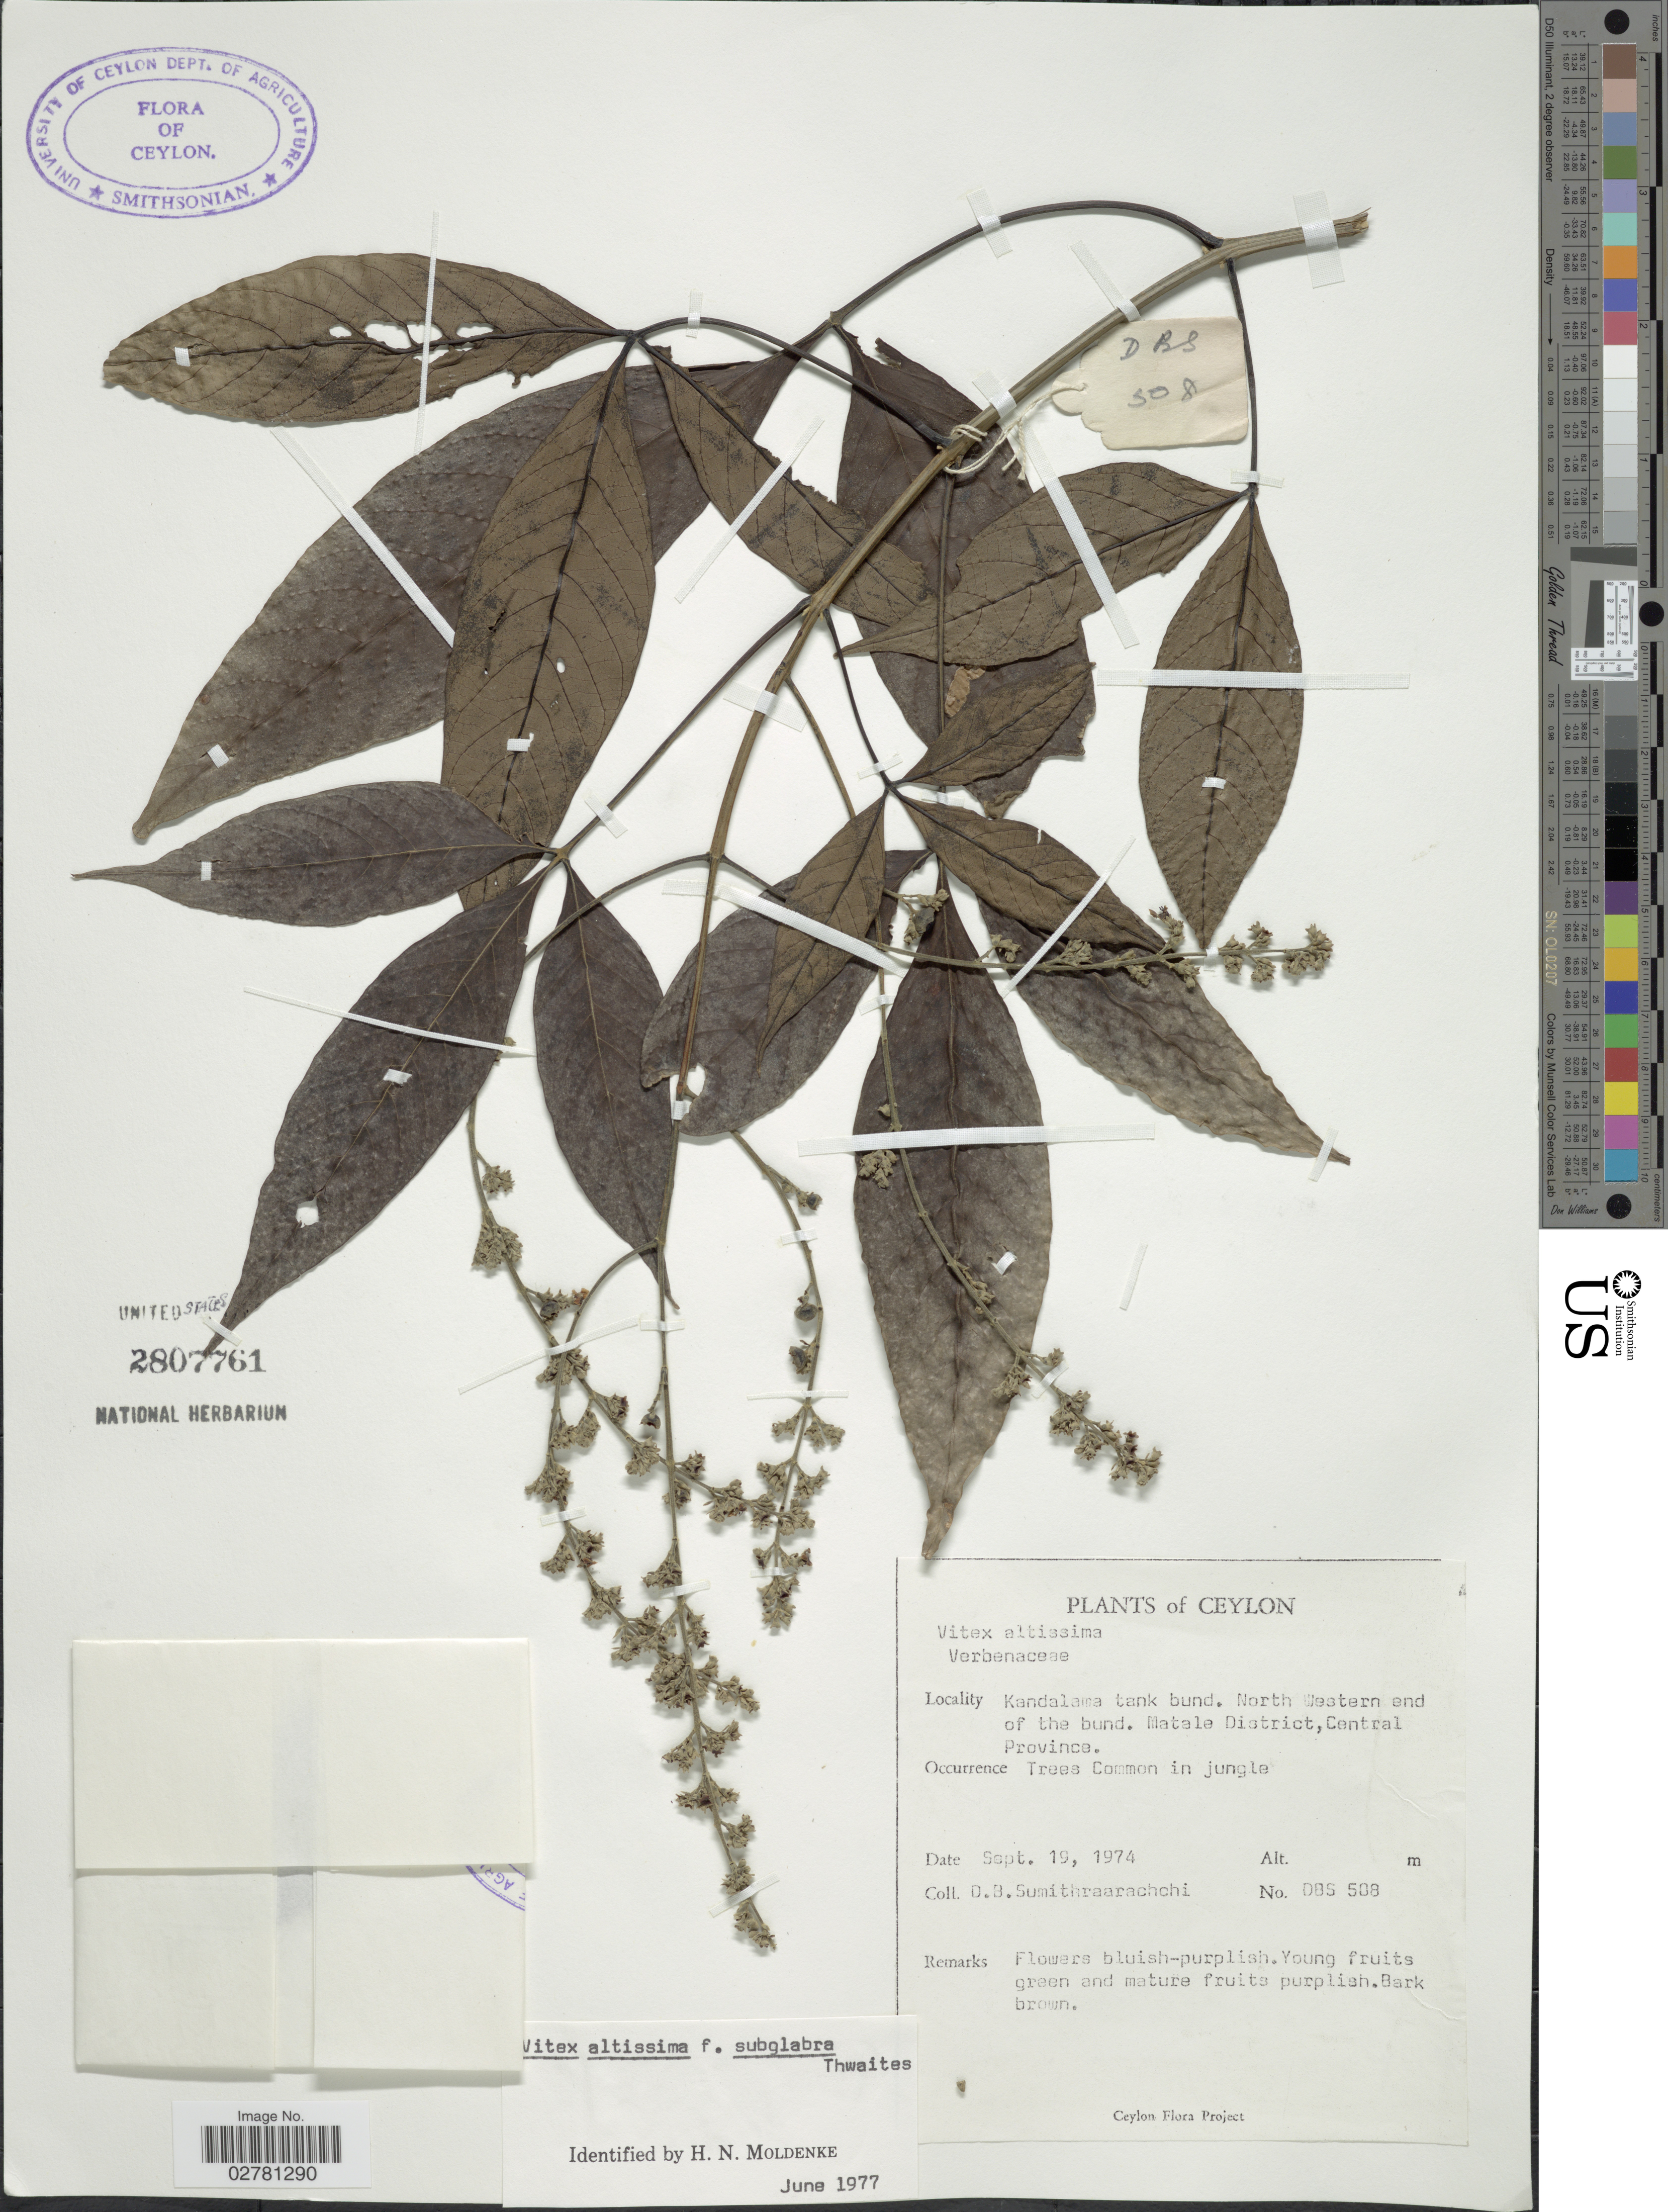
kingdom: Plantae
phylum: Tracheophyta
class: Magnoliopsida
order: Lamiales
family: Lamiaceae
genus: Vitex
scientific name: Vitex altissima f. subglabra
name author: C.B. Clarke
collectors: D. B. Sumithraarachchi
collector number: DBS508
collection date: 1974-09-19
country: Sri Lanka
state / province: Central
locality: Ceylon. Kandalama tank bund. North Western end of the bund. Matale District.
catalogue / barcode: US 2807761